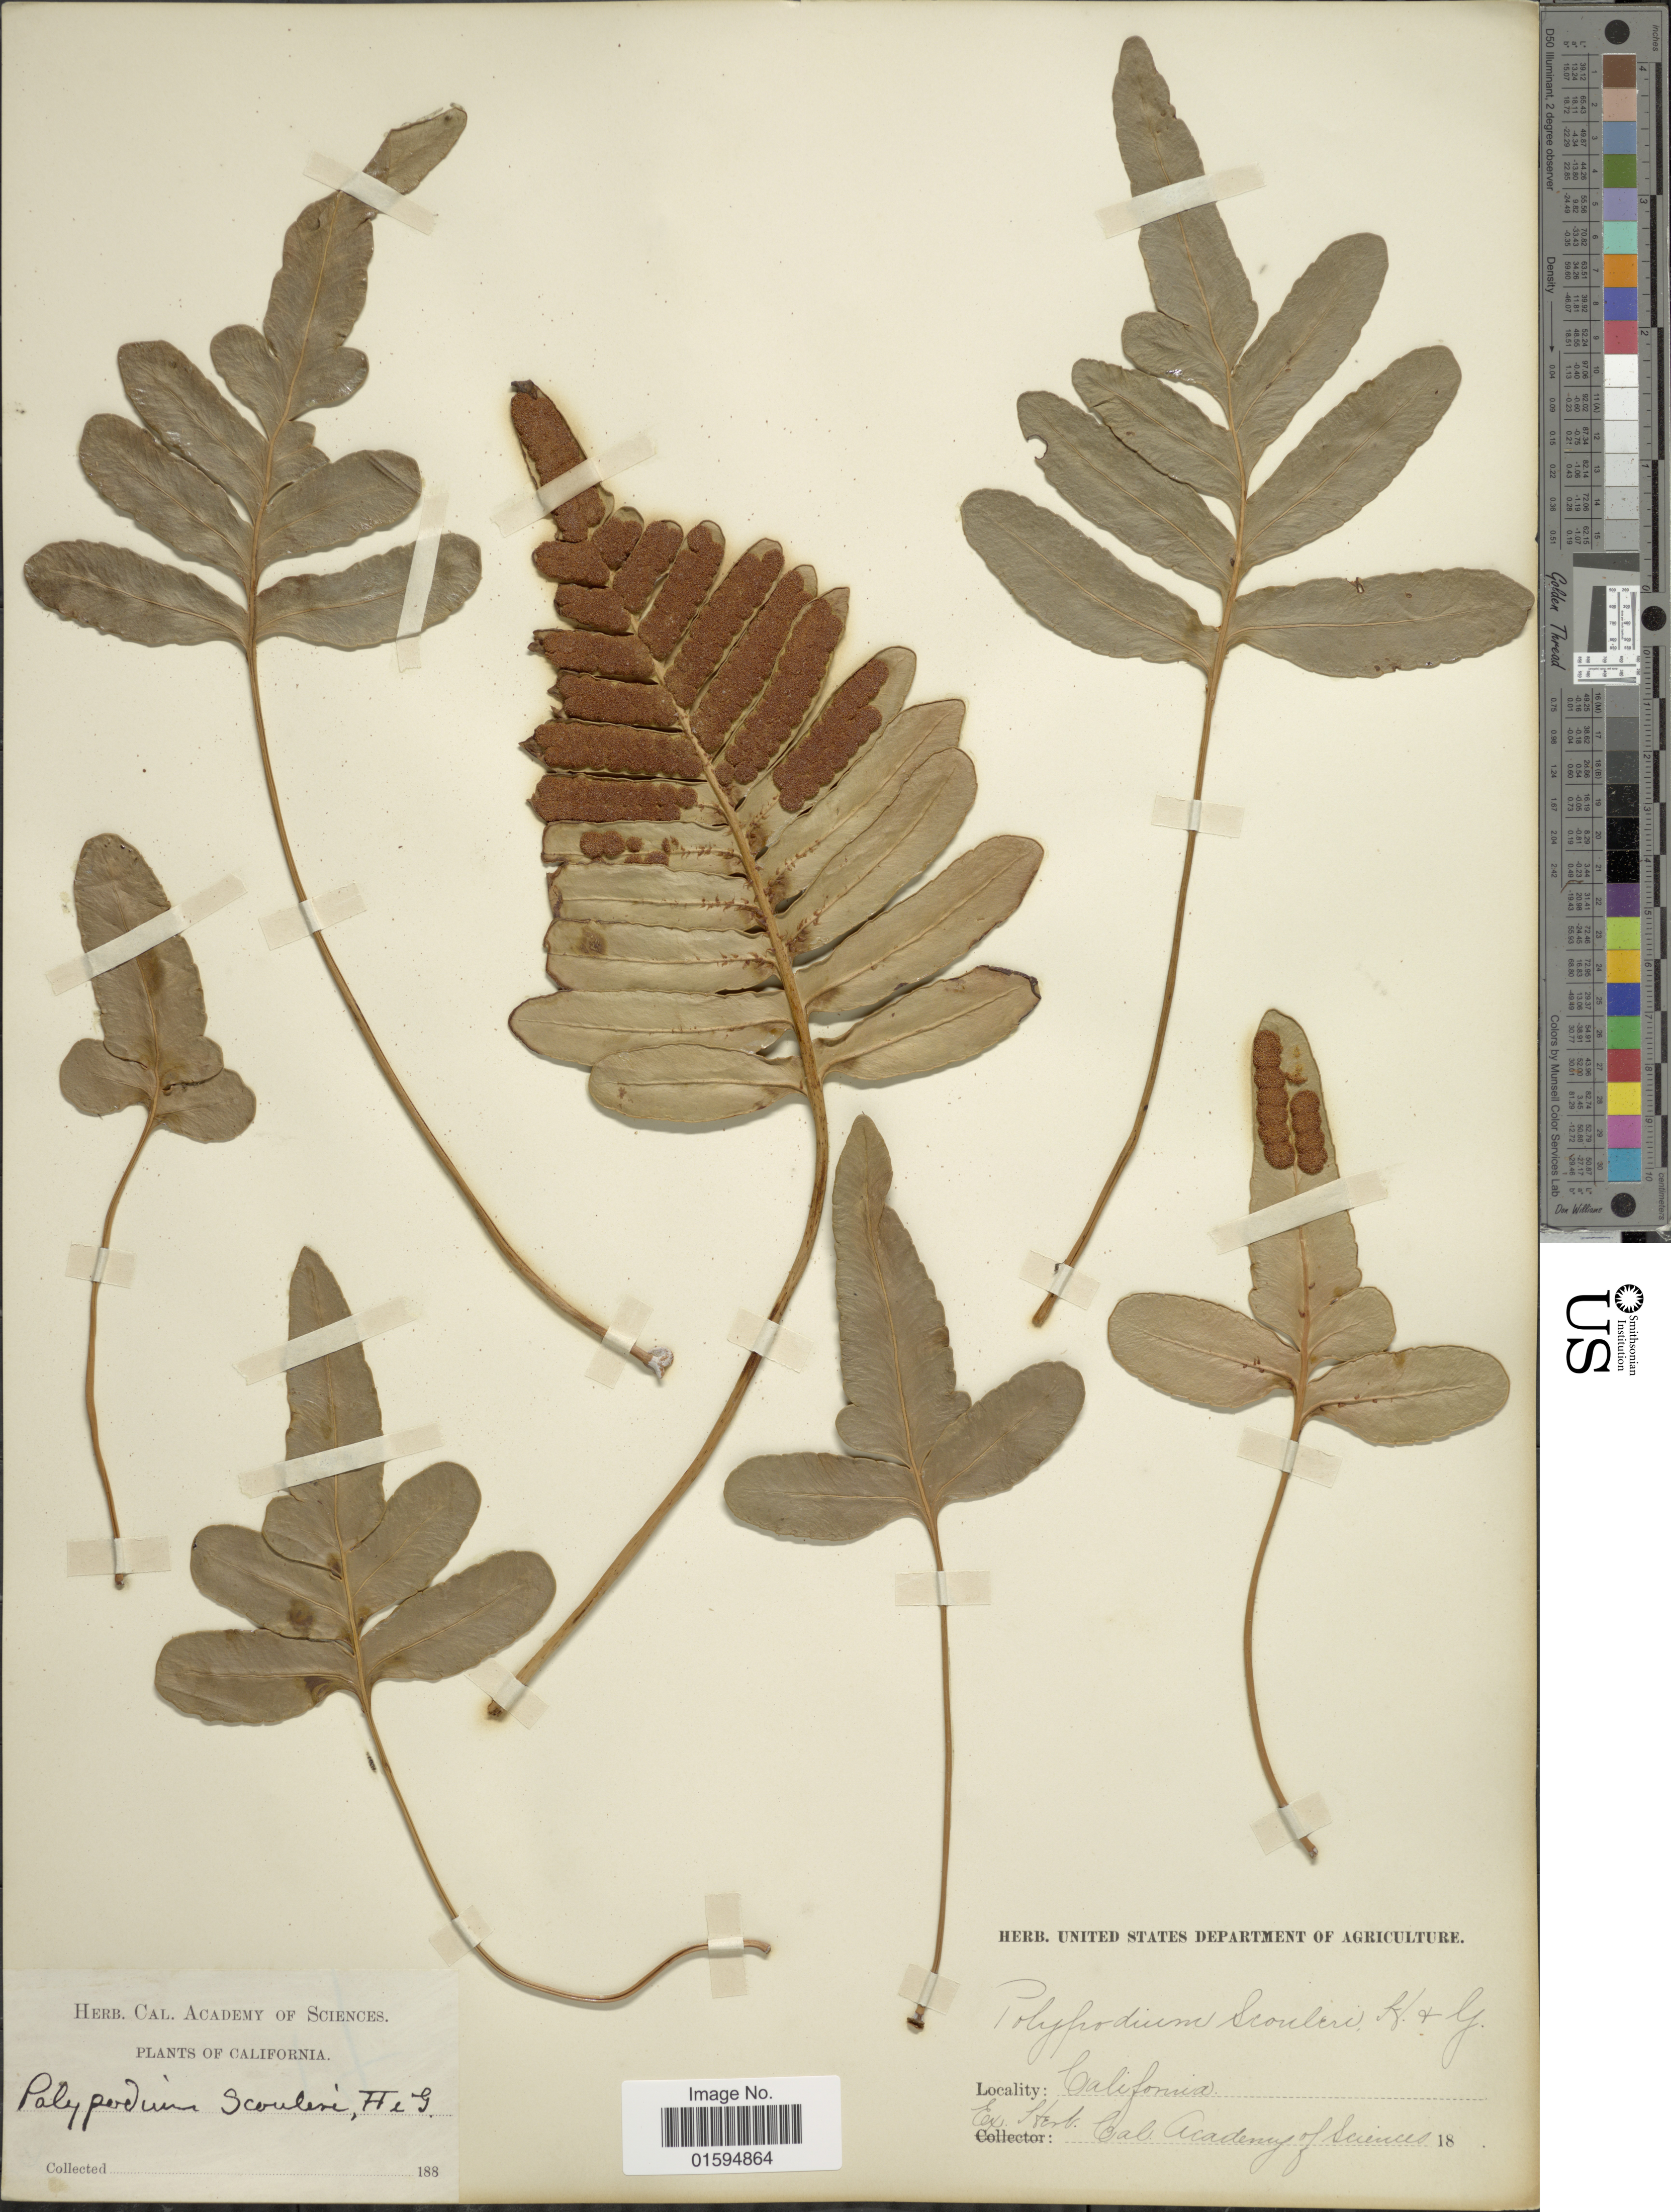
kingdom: Plantae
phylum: Tracheophyta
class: Polypodiopsida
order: Polypodiales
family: Polypodiaceae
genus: Polypodium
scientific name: Polypodium scouleri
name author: Hook. & Grev.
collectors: ex herb. Cal. Academy of Sciences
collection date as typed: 188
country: United States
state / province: California